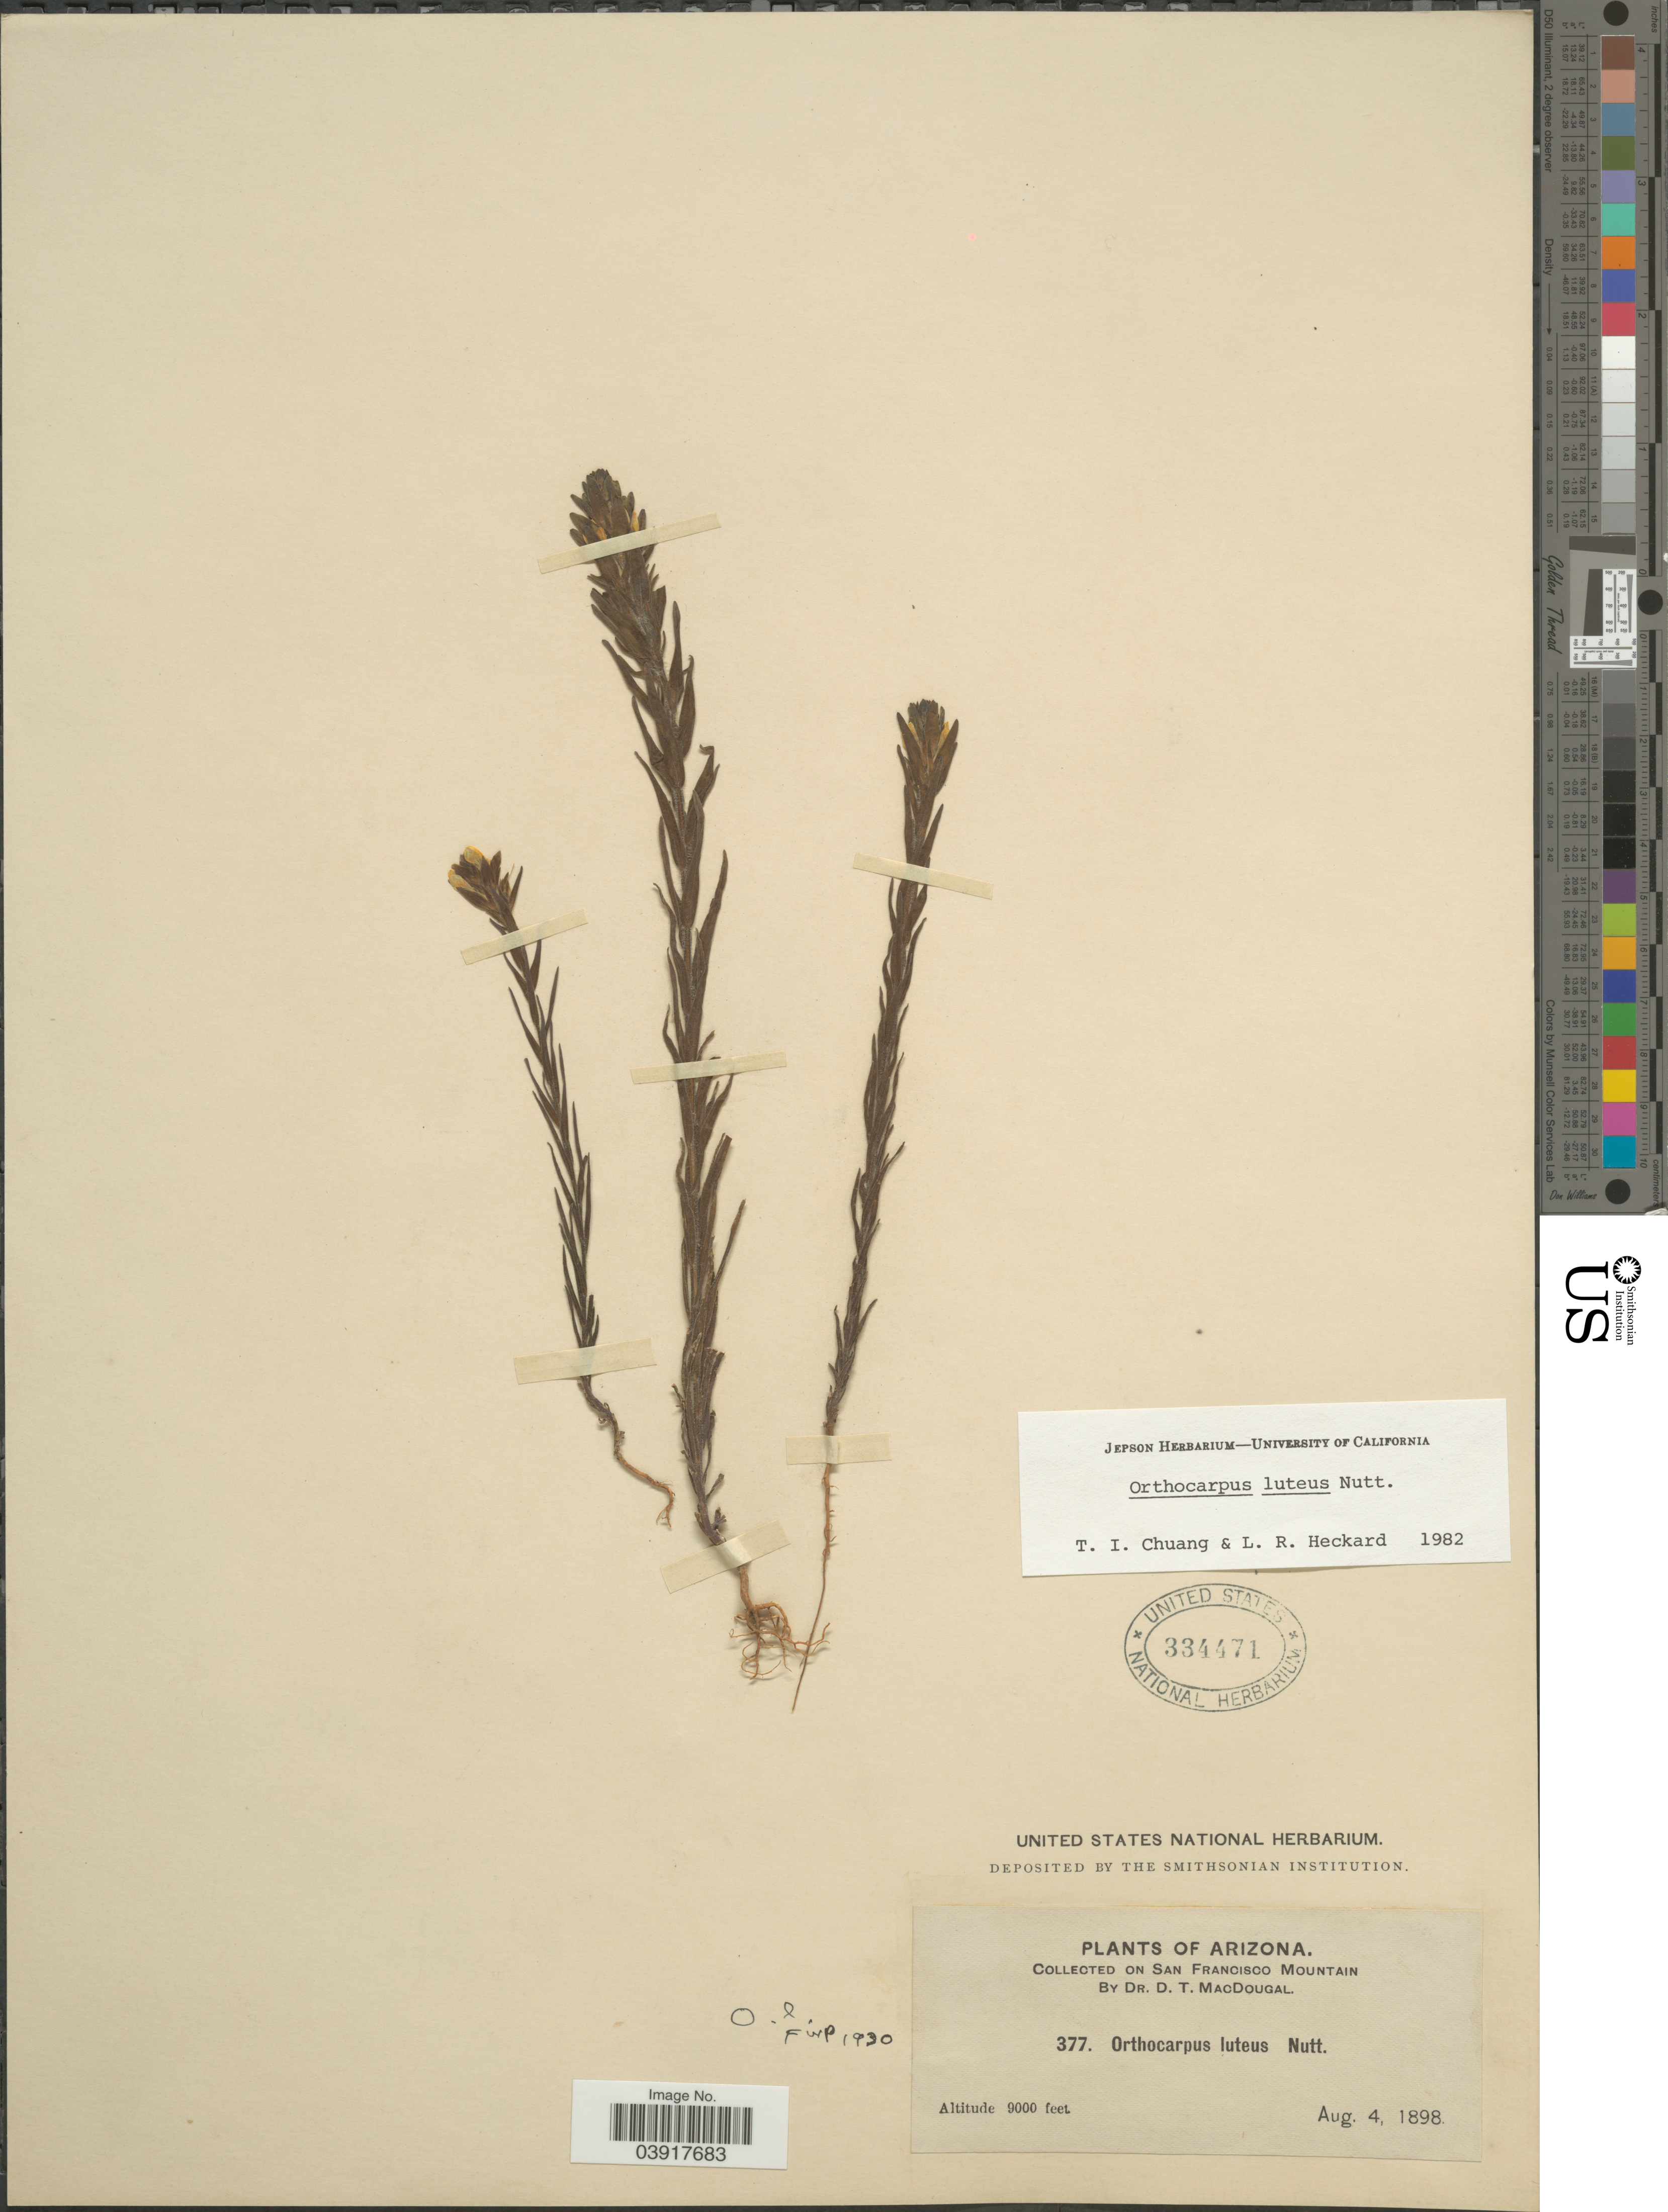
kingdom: Plantae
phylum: Tracheophyta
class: Magnoliopsida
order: Lamiales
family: Orobanchaceae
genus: Orthocarpus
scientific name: Orthocarpus luteus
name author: Nutt.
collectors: D. T. MacDougal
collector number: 377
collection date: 1898-08-04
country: United States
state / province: Arizona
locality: On San Francisco Mountain.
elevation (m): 2743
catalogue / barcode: US 334471